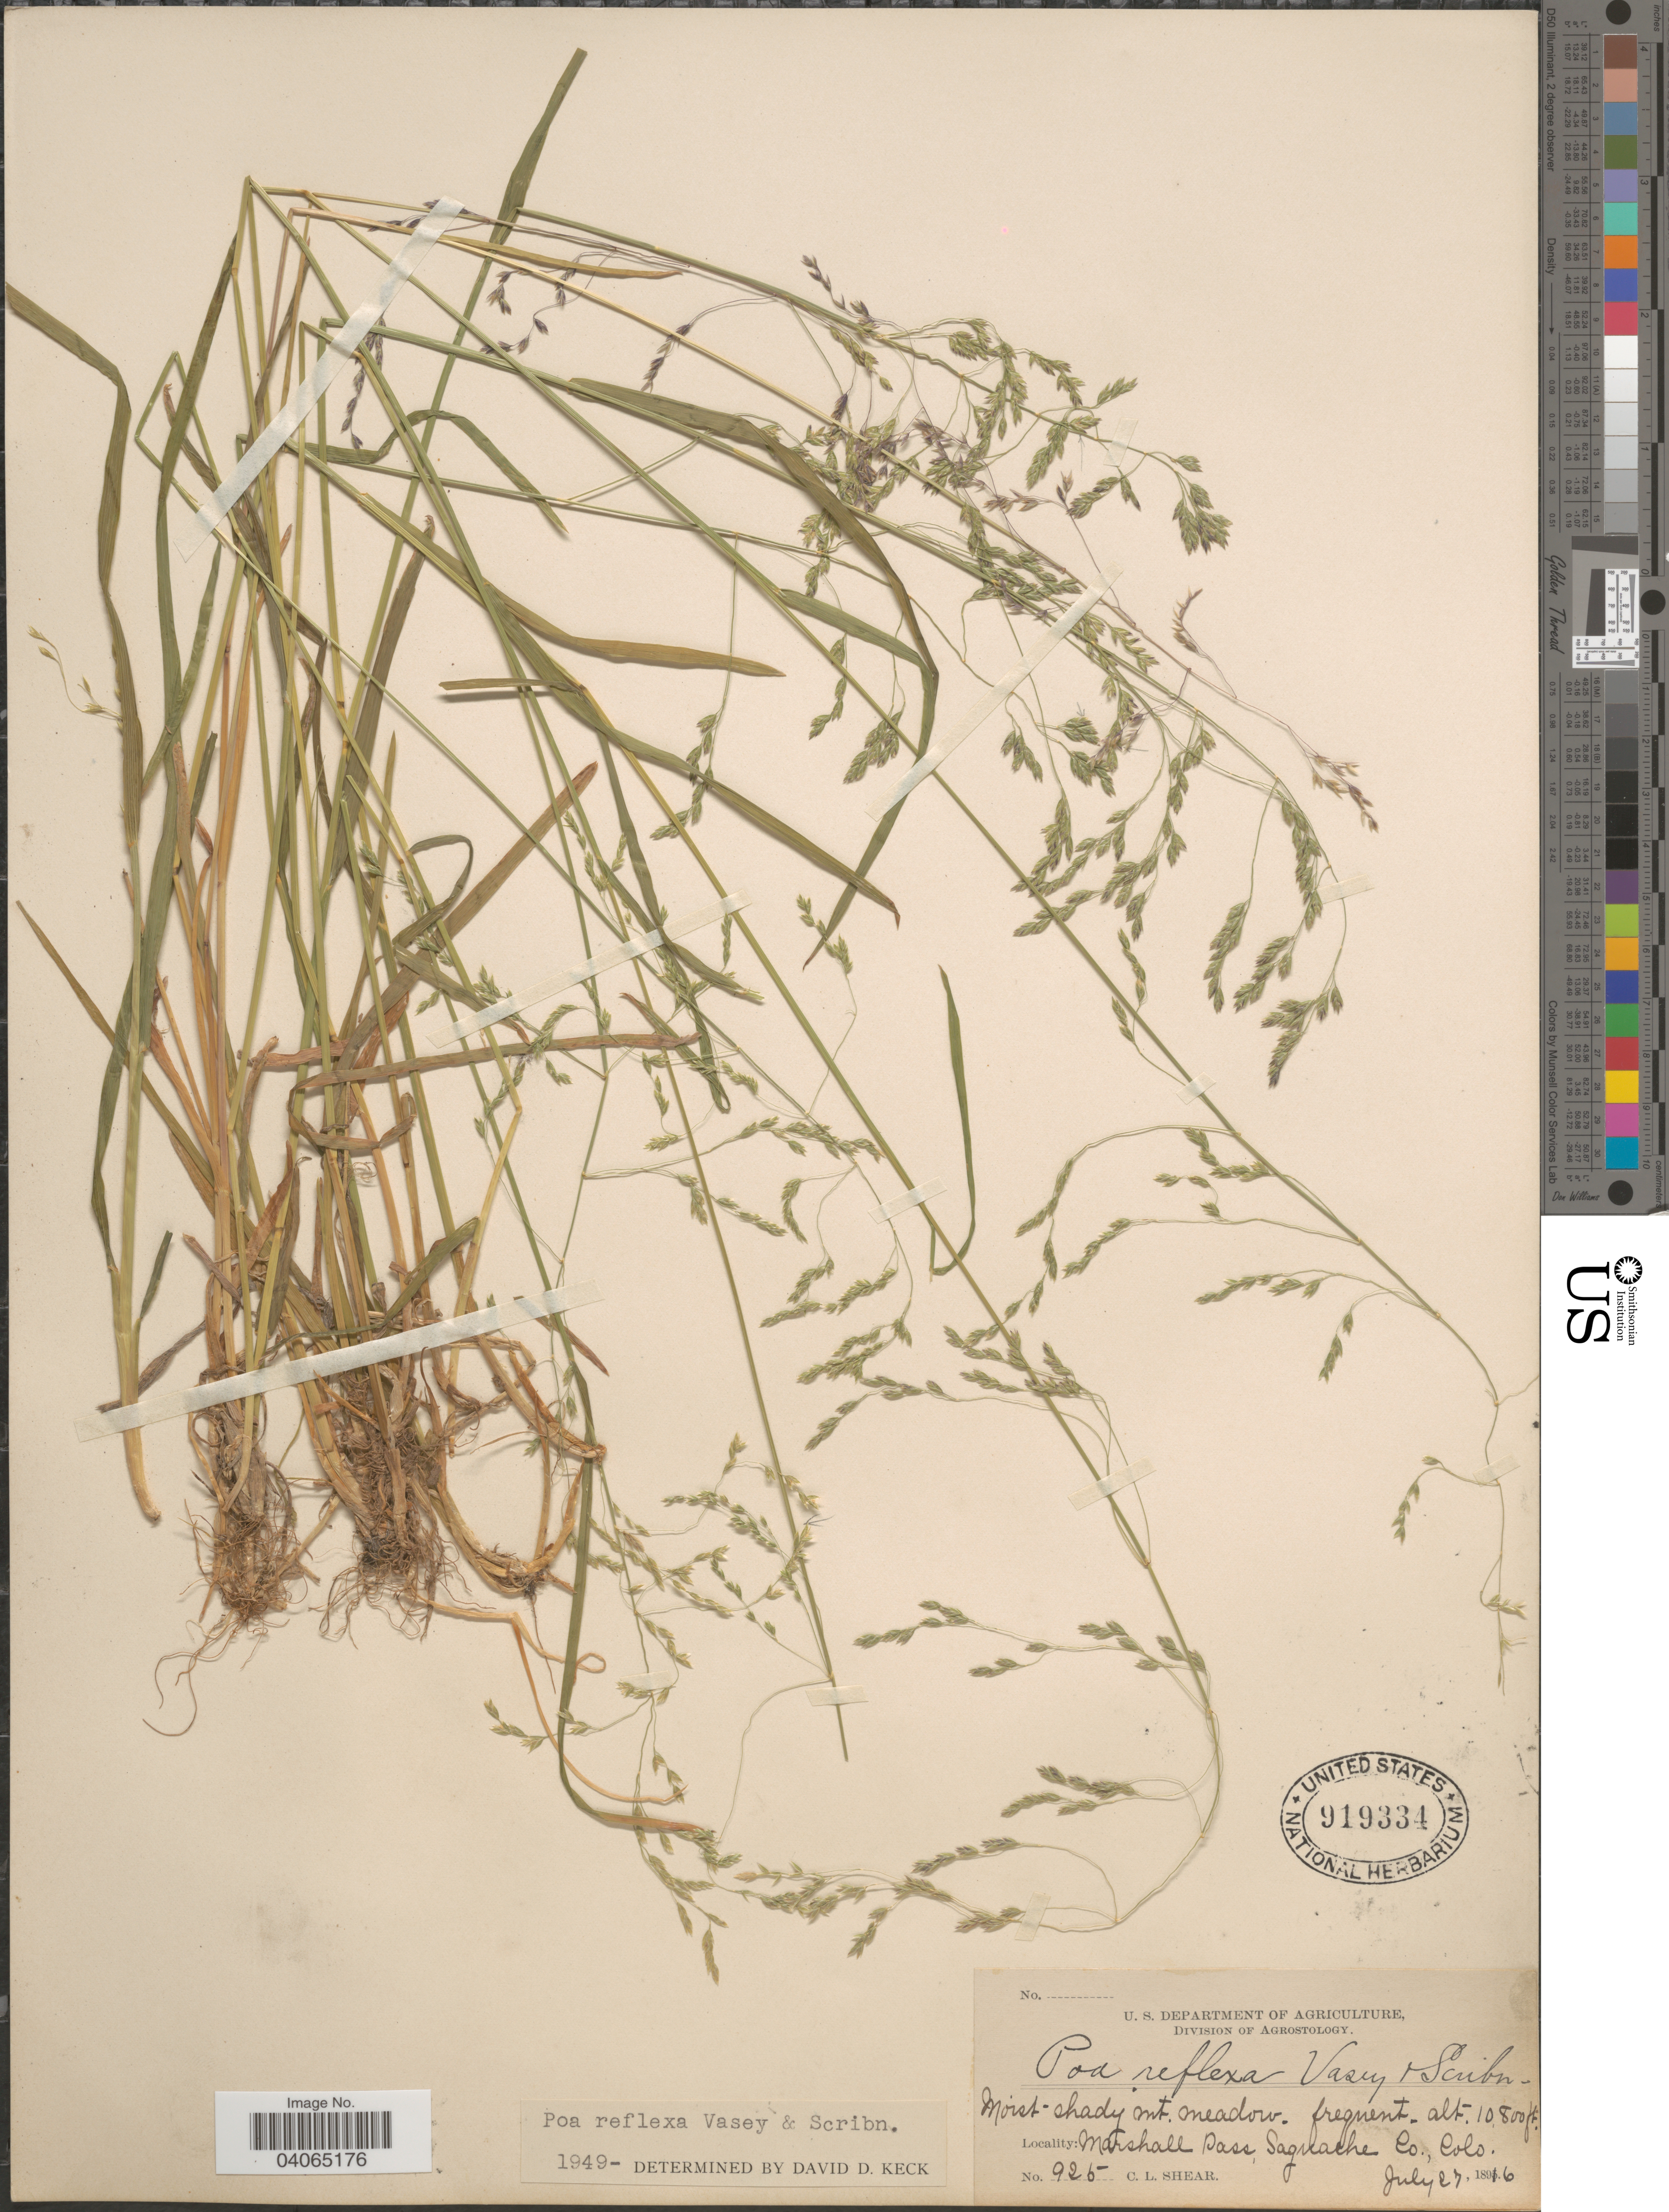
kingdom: Plantae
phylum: Tracheophyta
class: Liliopsida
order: Poales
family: Poaceae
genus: Poa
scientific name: Poa reflexa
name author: Vasey & Scribn.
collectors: C. L. Shear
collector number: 925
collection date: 1896-07-27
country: United States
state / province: Colorado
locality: Marshall Pass, Saguache Co.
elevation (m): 3292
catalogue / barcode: US 919334